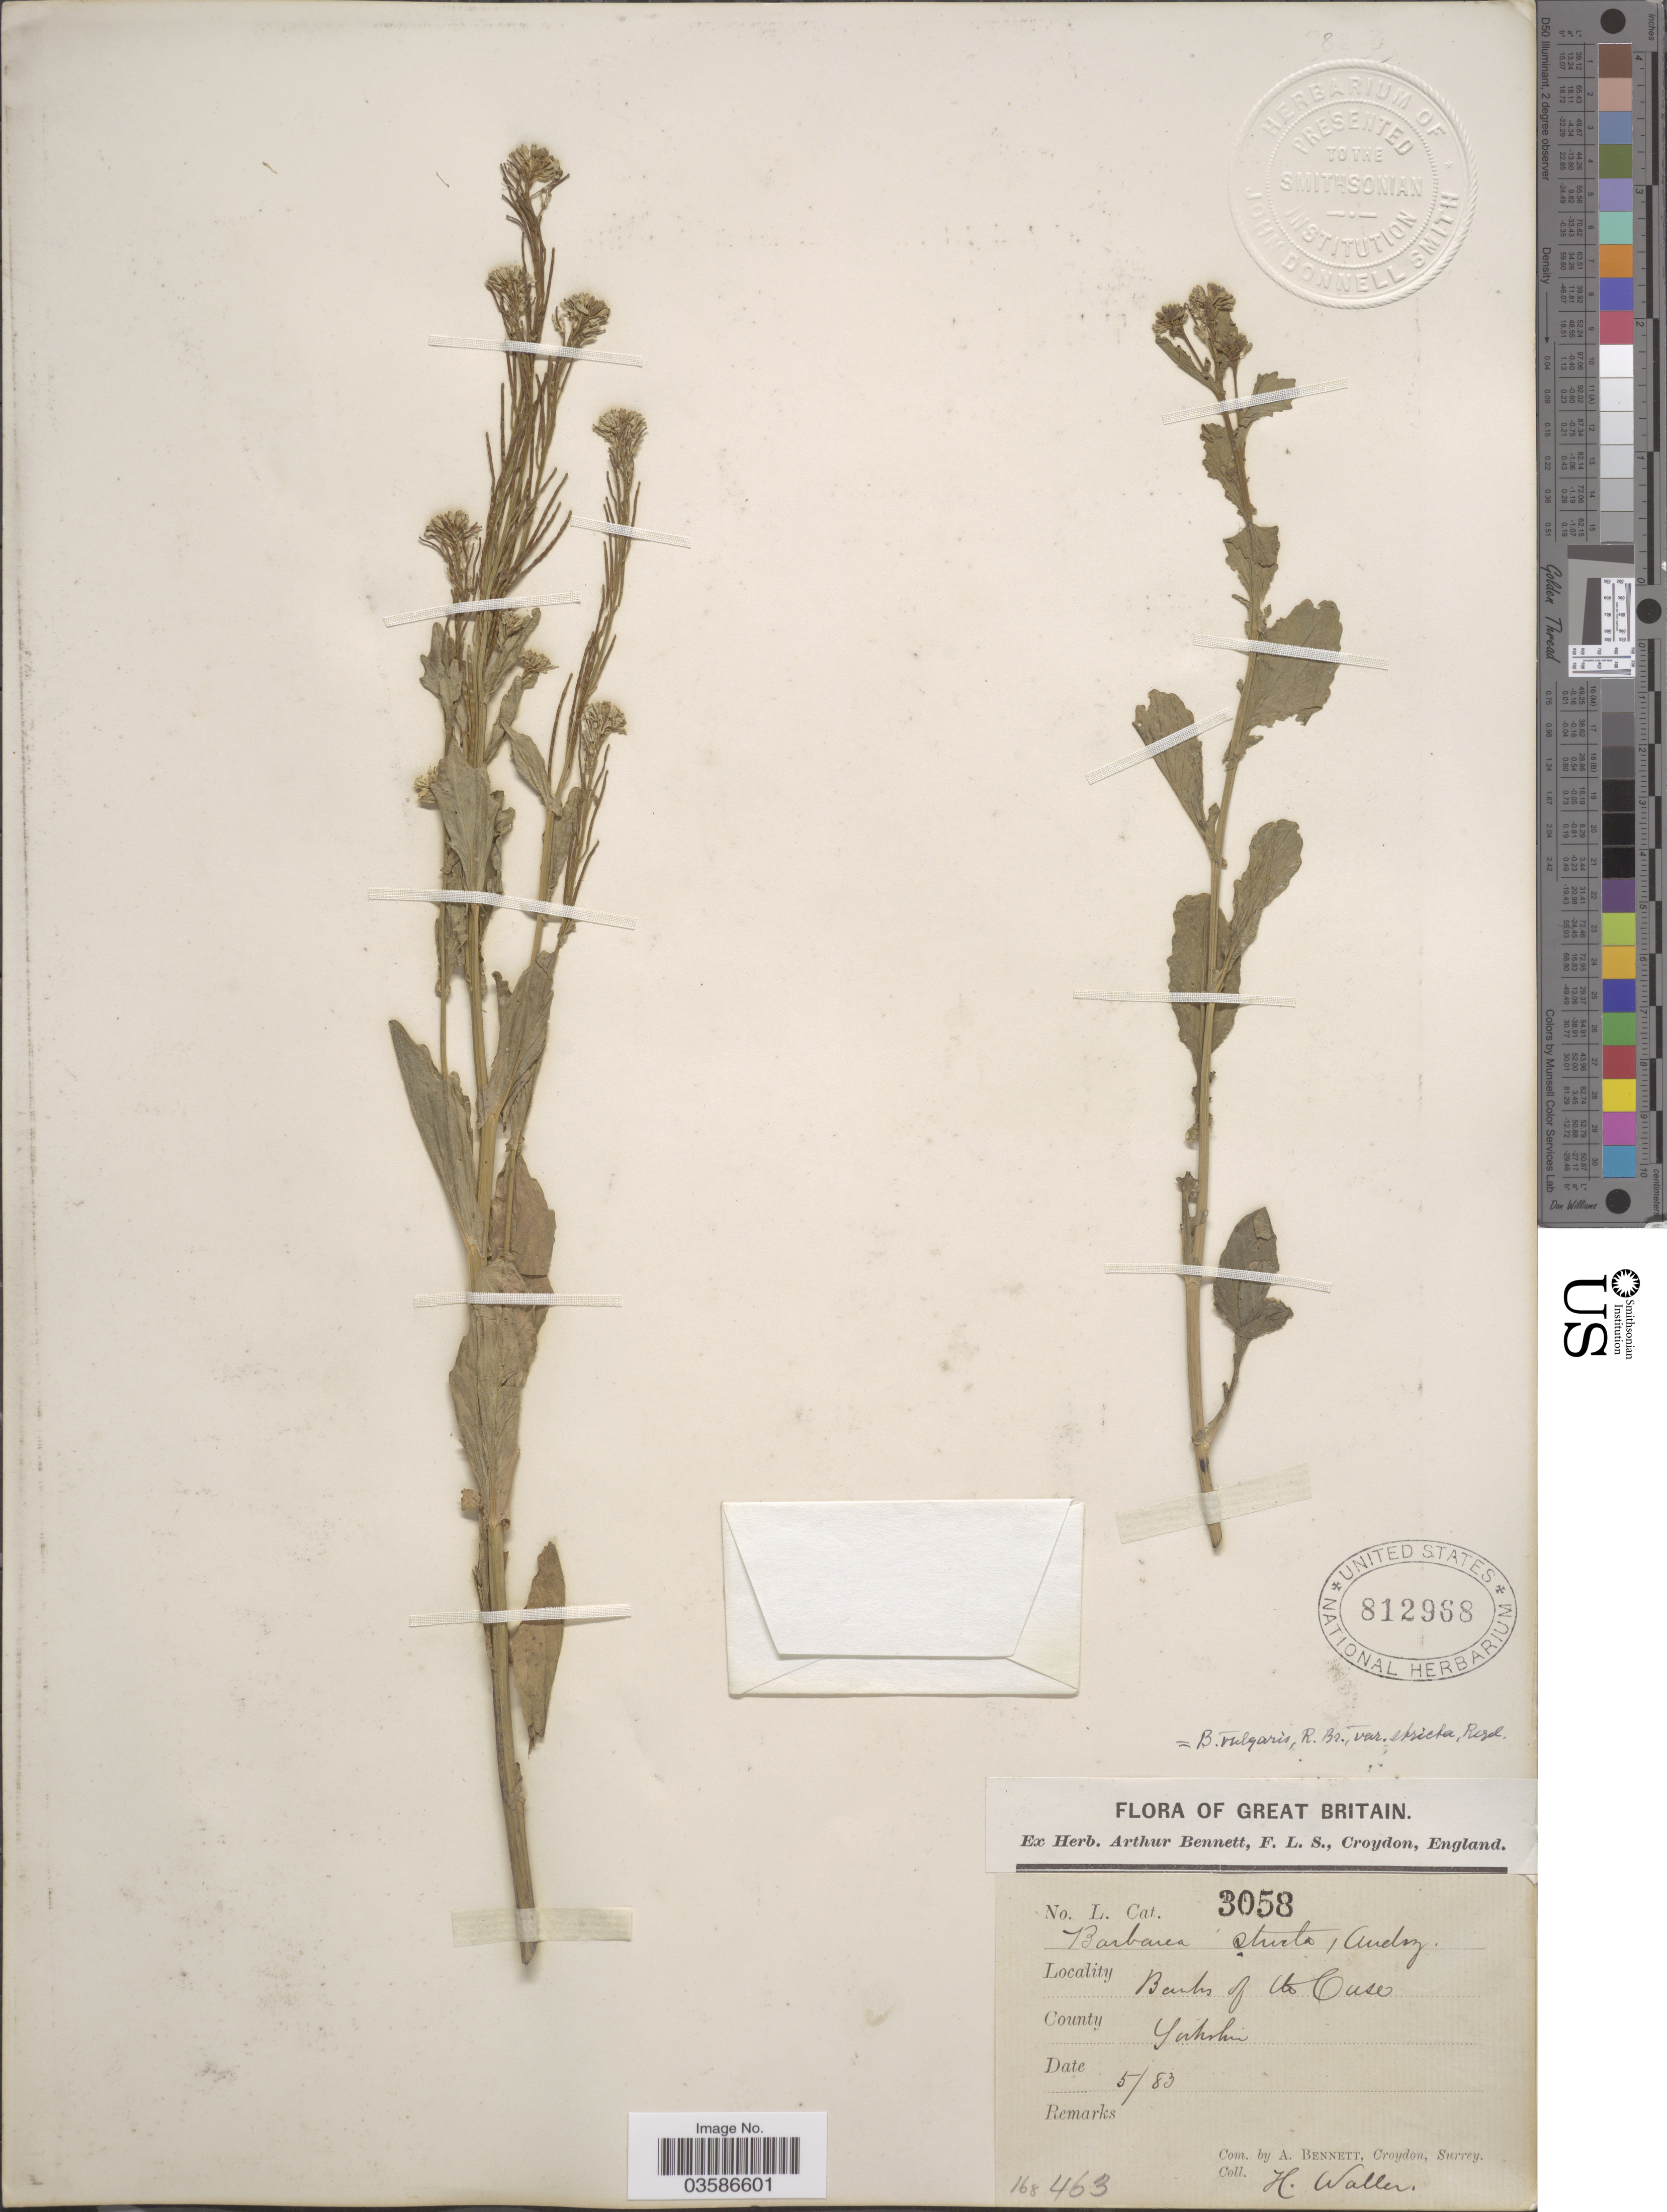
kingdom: Plantae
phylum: Tracheophyta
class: Magnoliopsida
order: Brassicales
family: Brassicaceae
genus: Barbarea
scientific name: Barbarea vulgaris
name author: W.T. Aiton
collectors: H. Waller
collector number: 3058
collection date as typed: Transcribed d/m/y: /5/83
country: United Kingdom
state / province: England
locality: Great Brittain. Banks of the Ouse. County Yorkshire.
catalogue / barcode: US 812968